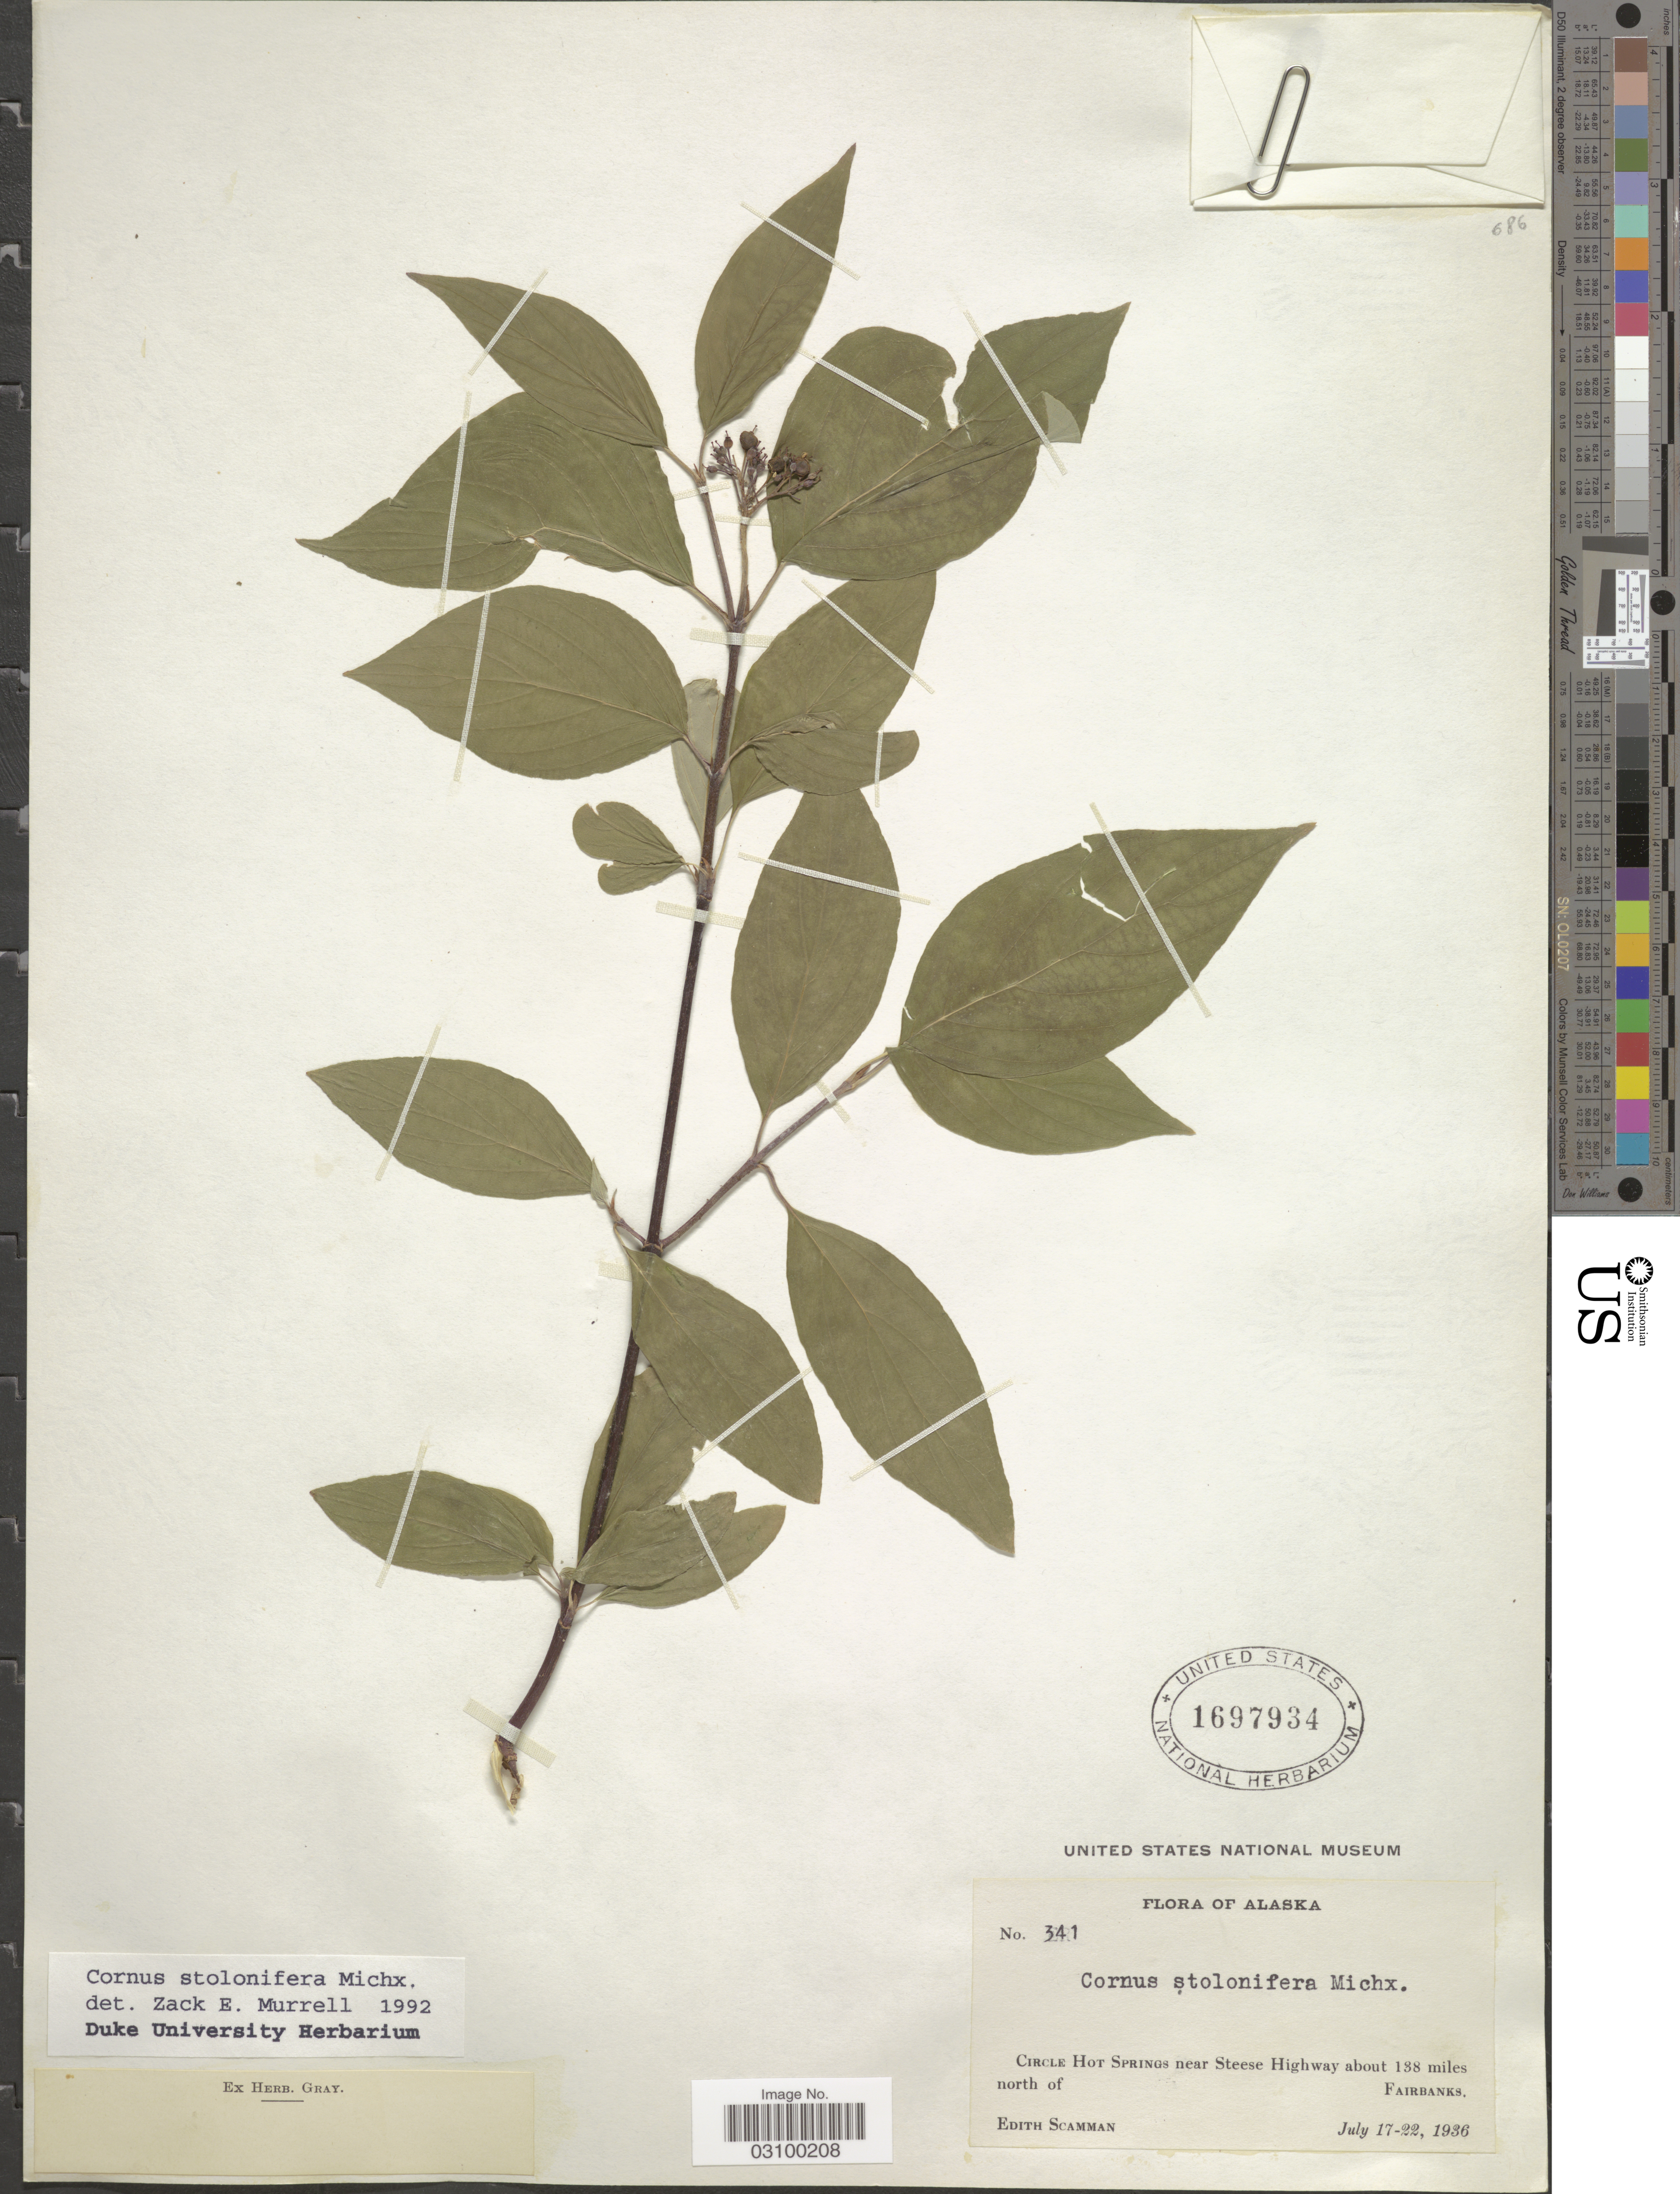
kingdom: Plantae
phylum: Tracheophyta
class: Magnoliopsida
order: Cornales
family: Cornaceae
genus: Cornus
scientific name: Cornus sericea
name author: L.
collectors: E. Scamman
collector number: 341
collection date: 1936-07-17/1936-07-22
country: United States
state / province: Alaska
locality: Circle Hot Springs near Steese Highway about 138 miles north of Fairbanks.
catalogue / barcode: US 1697934